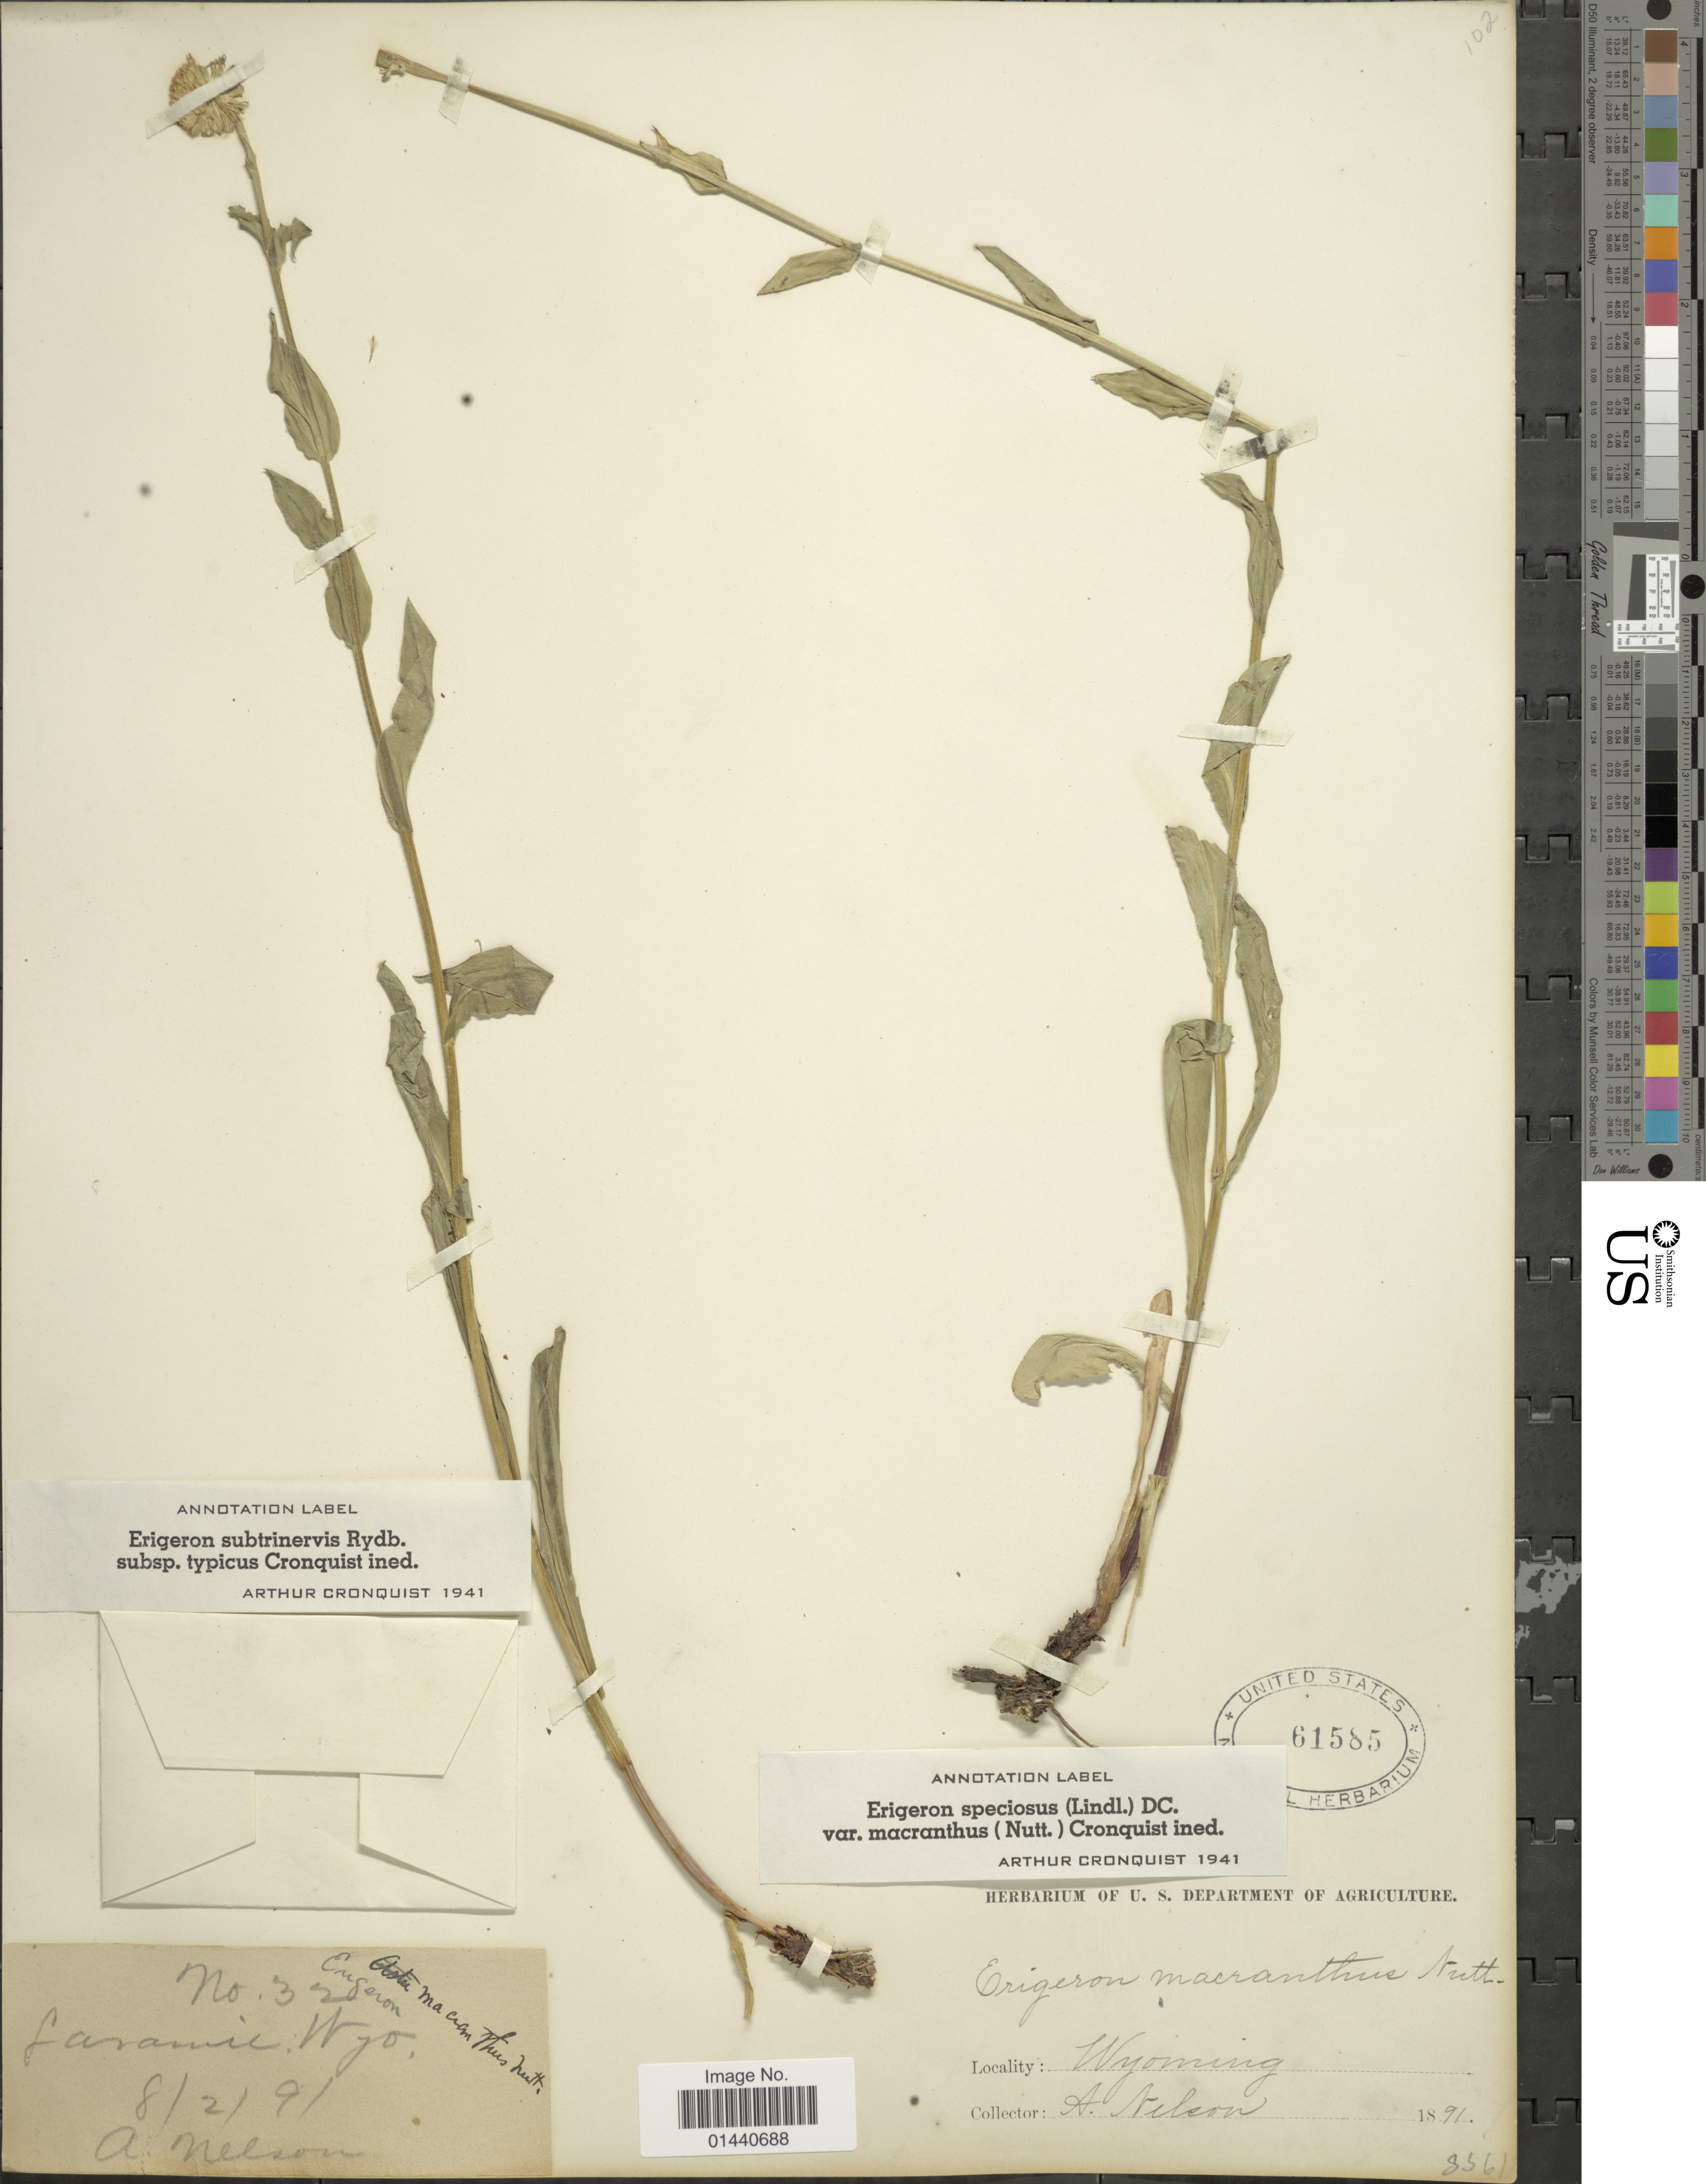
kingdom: Plantae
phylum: Tracheophyta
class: Magnoliopsida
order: Asterales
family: Asteraceae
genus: Erigeron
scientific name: Erigeron subtrinervis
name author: Rydb. ex Porter & Britton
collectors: A. Nelson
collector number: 32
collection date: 1891-08-02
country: United States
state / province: Wyoming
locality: Laramie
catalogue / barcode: US 61585